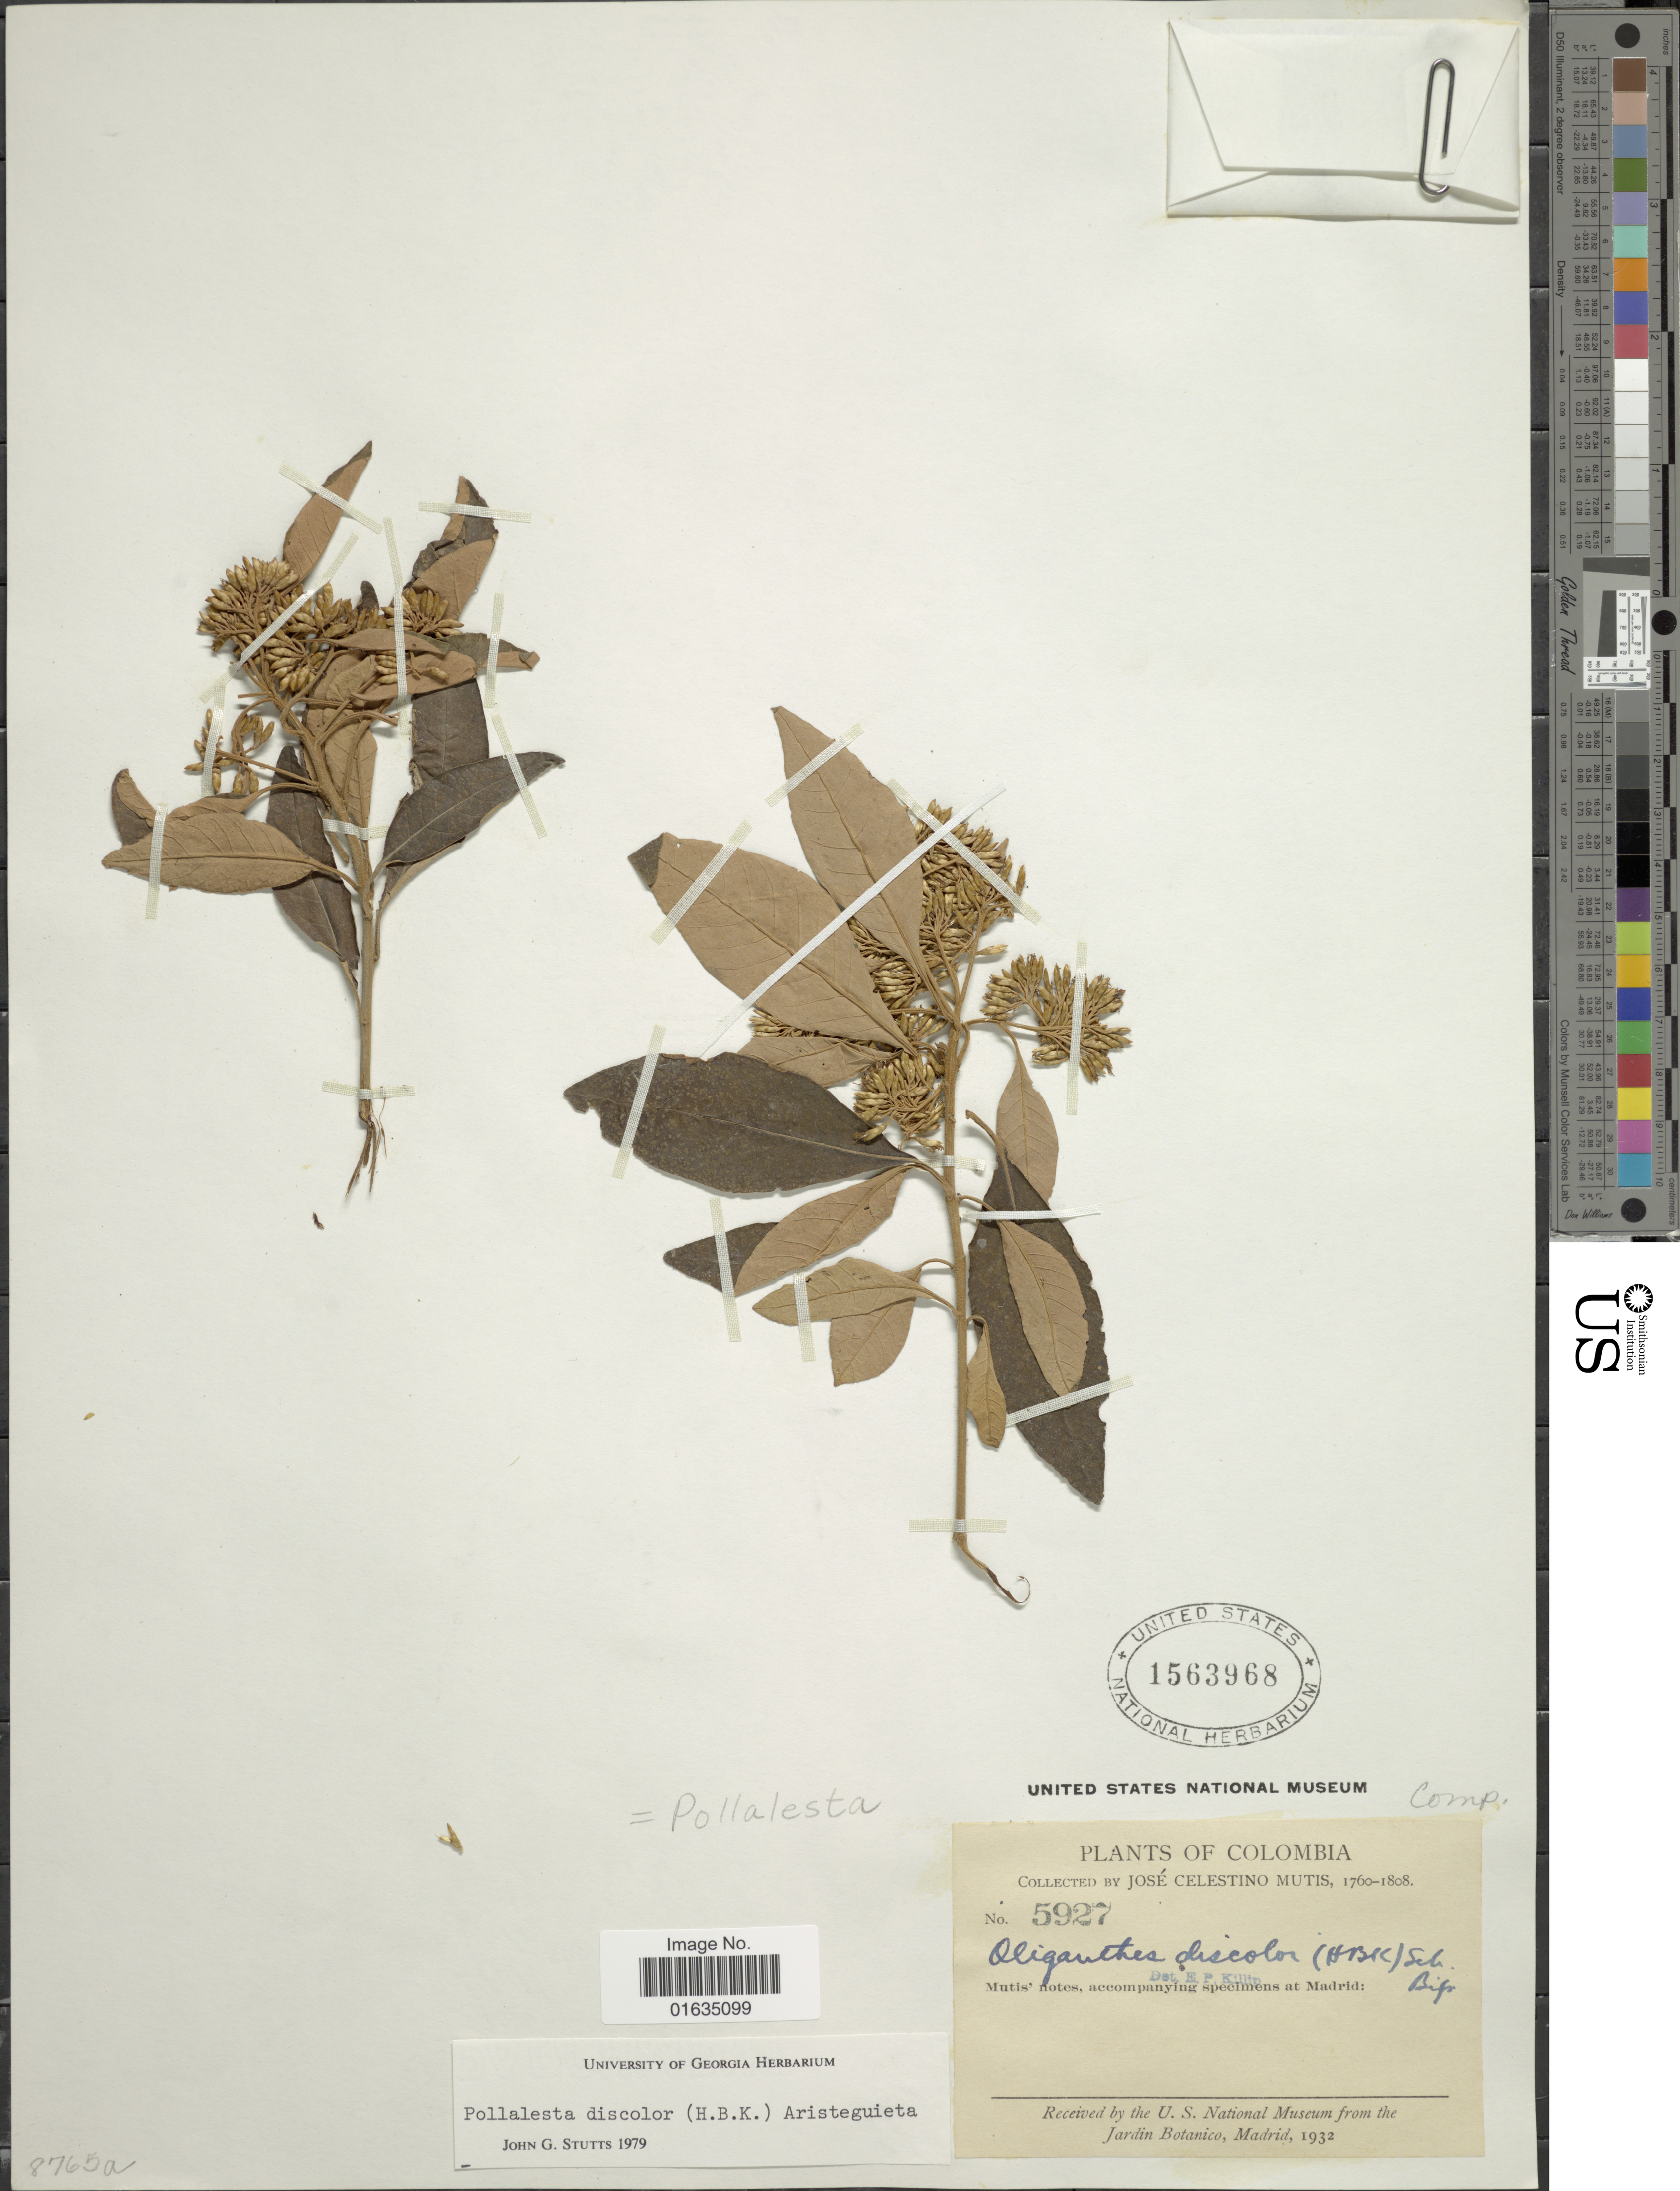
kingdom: Plantae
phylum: Tracheophyta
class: Magnoliopsida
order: Asterales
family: Asteraceae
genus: Pollalesta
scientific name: Pollalesta discolor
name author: (Kunth) Aristeg.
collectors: J. C. B. Mutis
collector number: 5927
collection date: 1760/1808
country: Colombia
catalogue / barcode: US 4563968